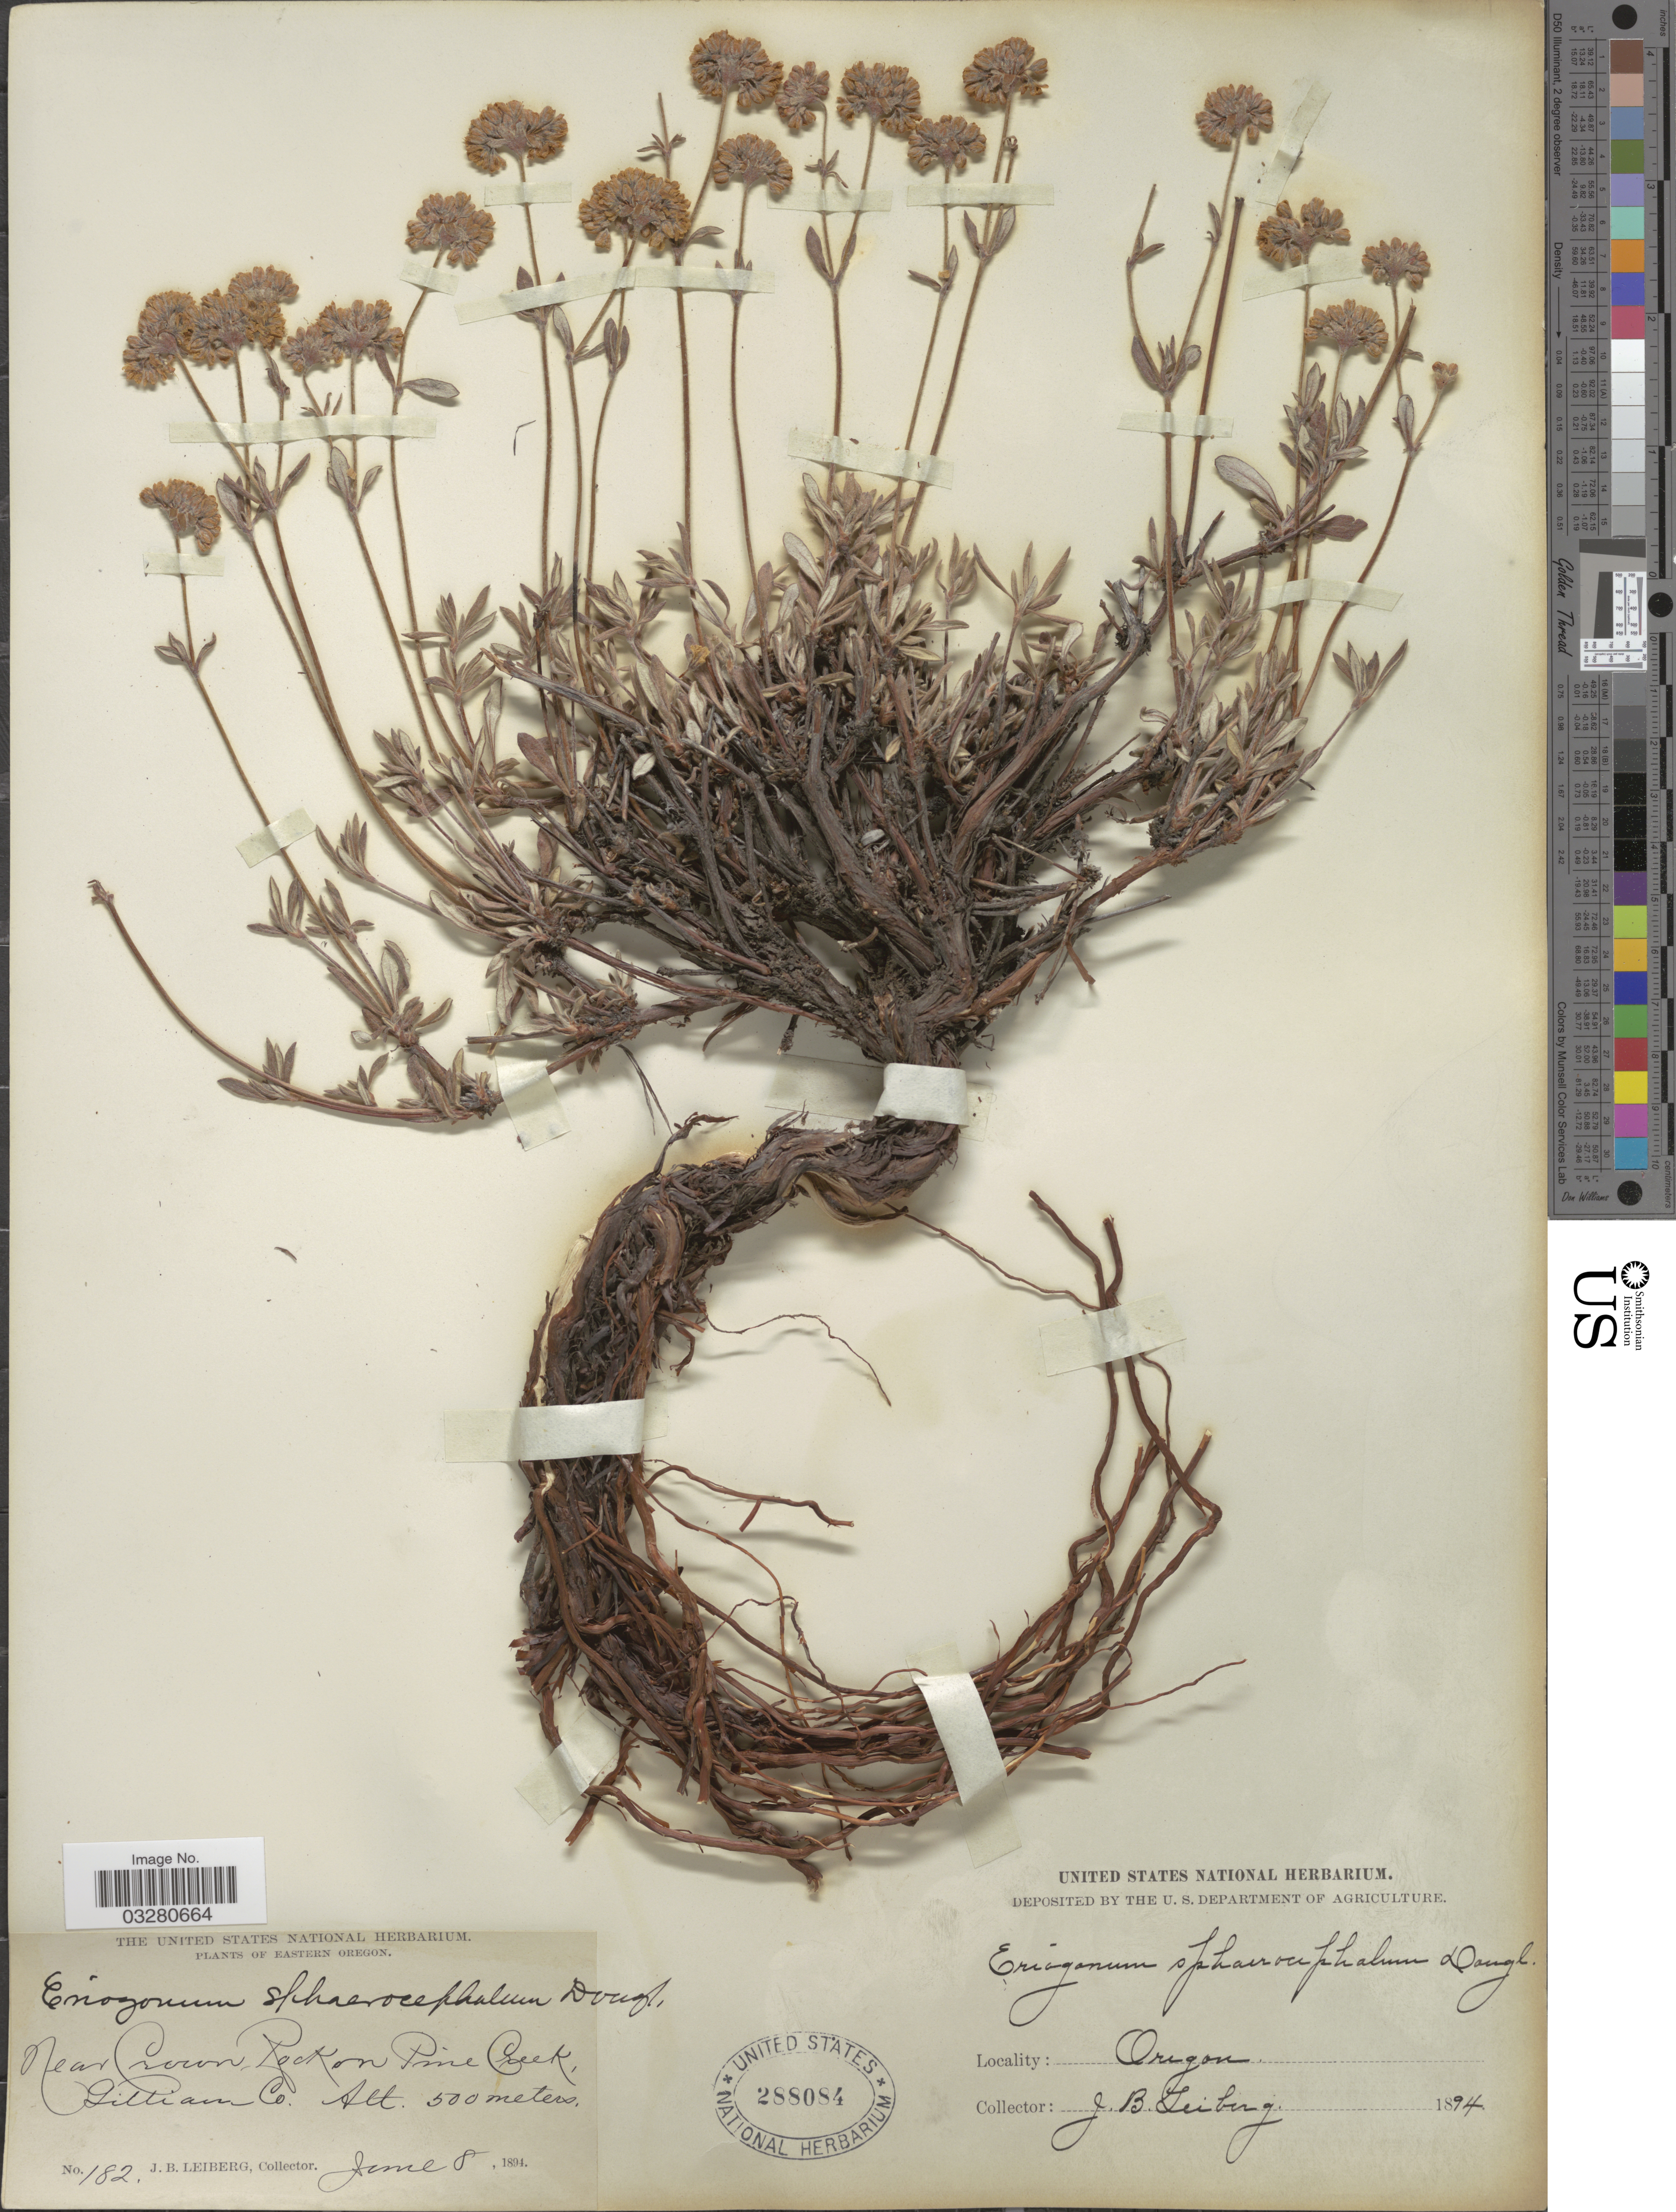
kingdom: Plantae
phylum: Tracheophyta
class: Magnoliopsida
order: Caryophyllales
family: Polygonaceae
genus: Eriogonum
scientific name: Eriogonum sphaerocephalum var. halimioides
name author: (Gand.) S. Stokes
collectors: J. B. Leiberg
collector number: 182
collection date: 1894-06-08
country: United States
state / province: Oregon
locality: Eastern Oregon. Near Crown Rock on Pine Creek. Gillian Co.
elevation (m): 500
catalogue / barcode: US 288084